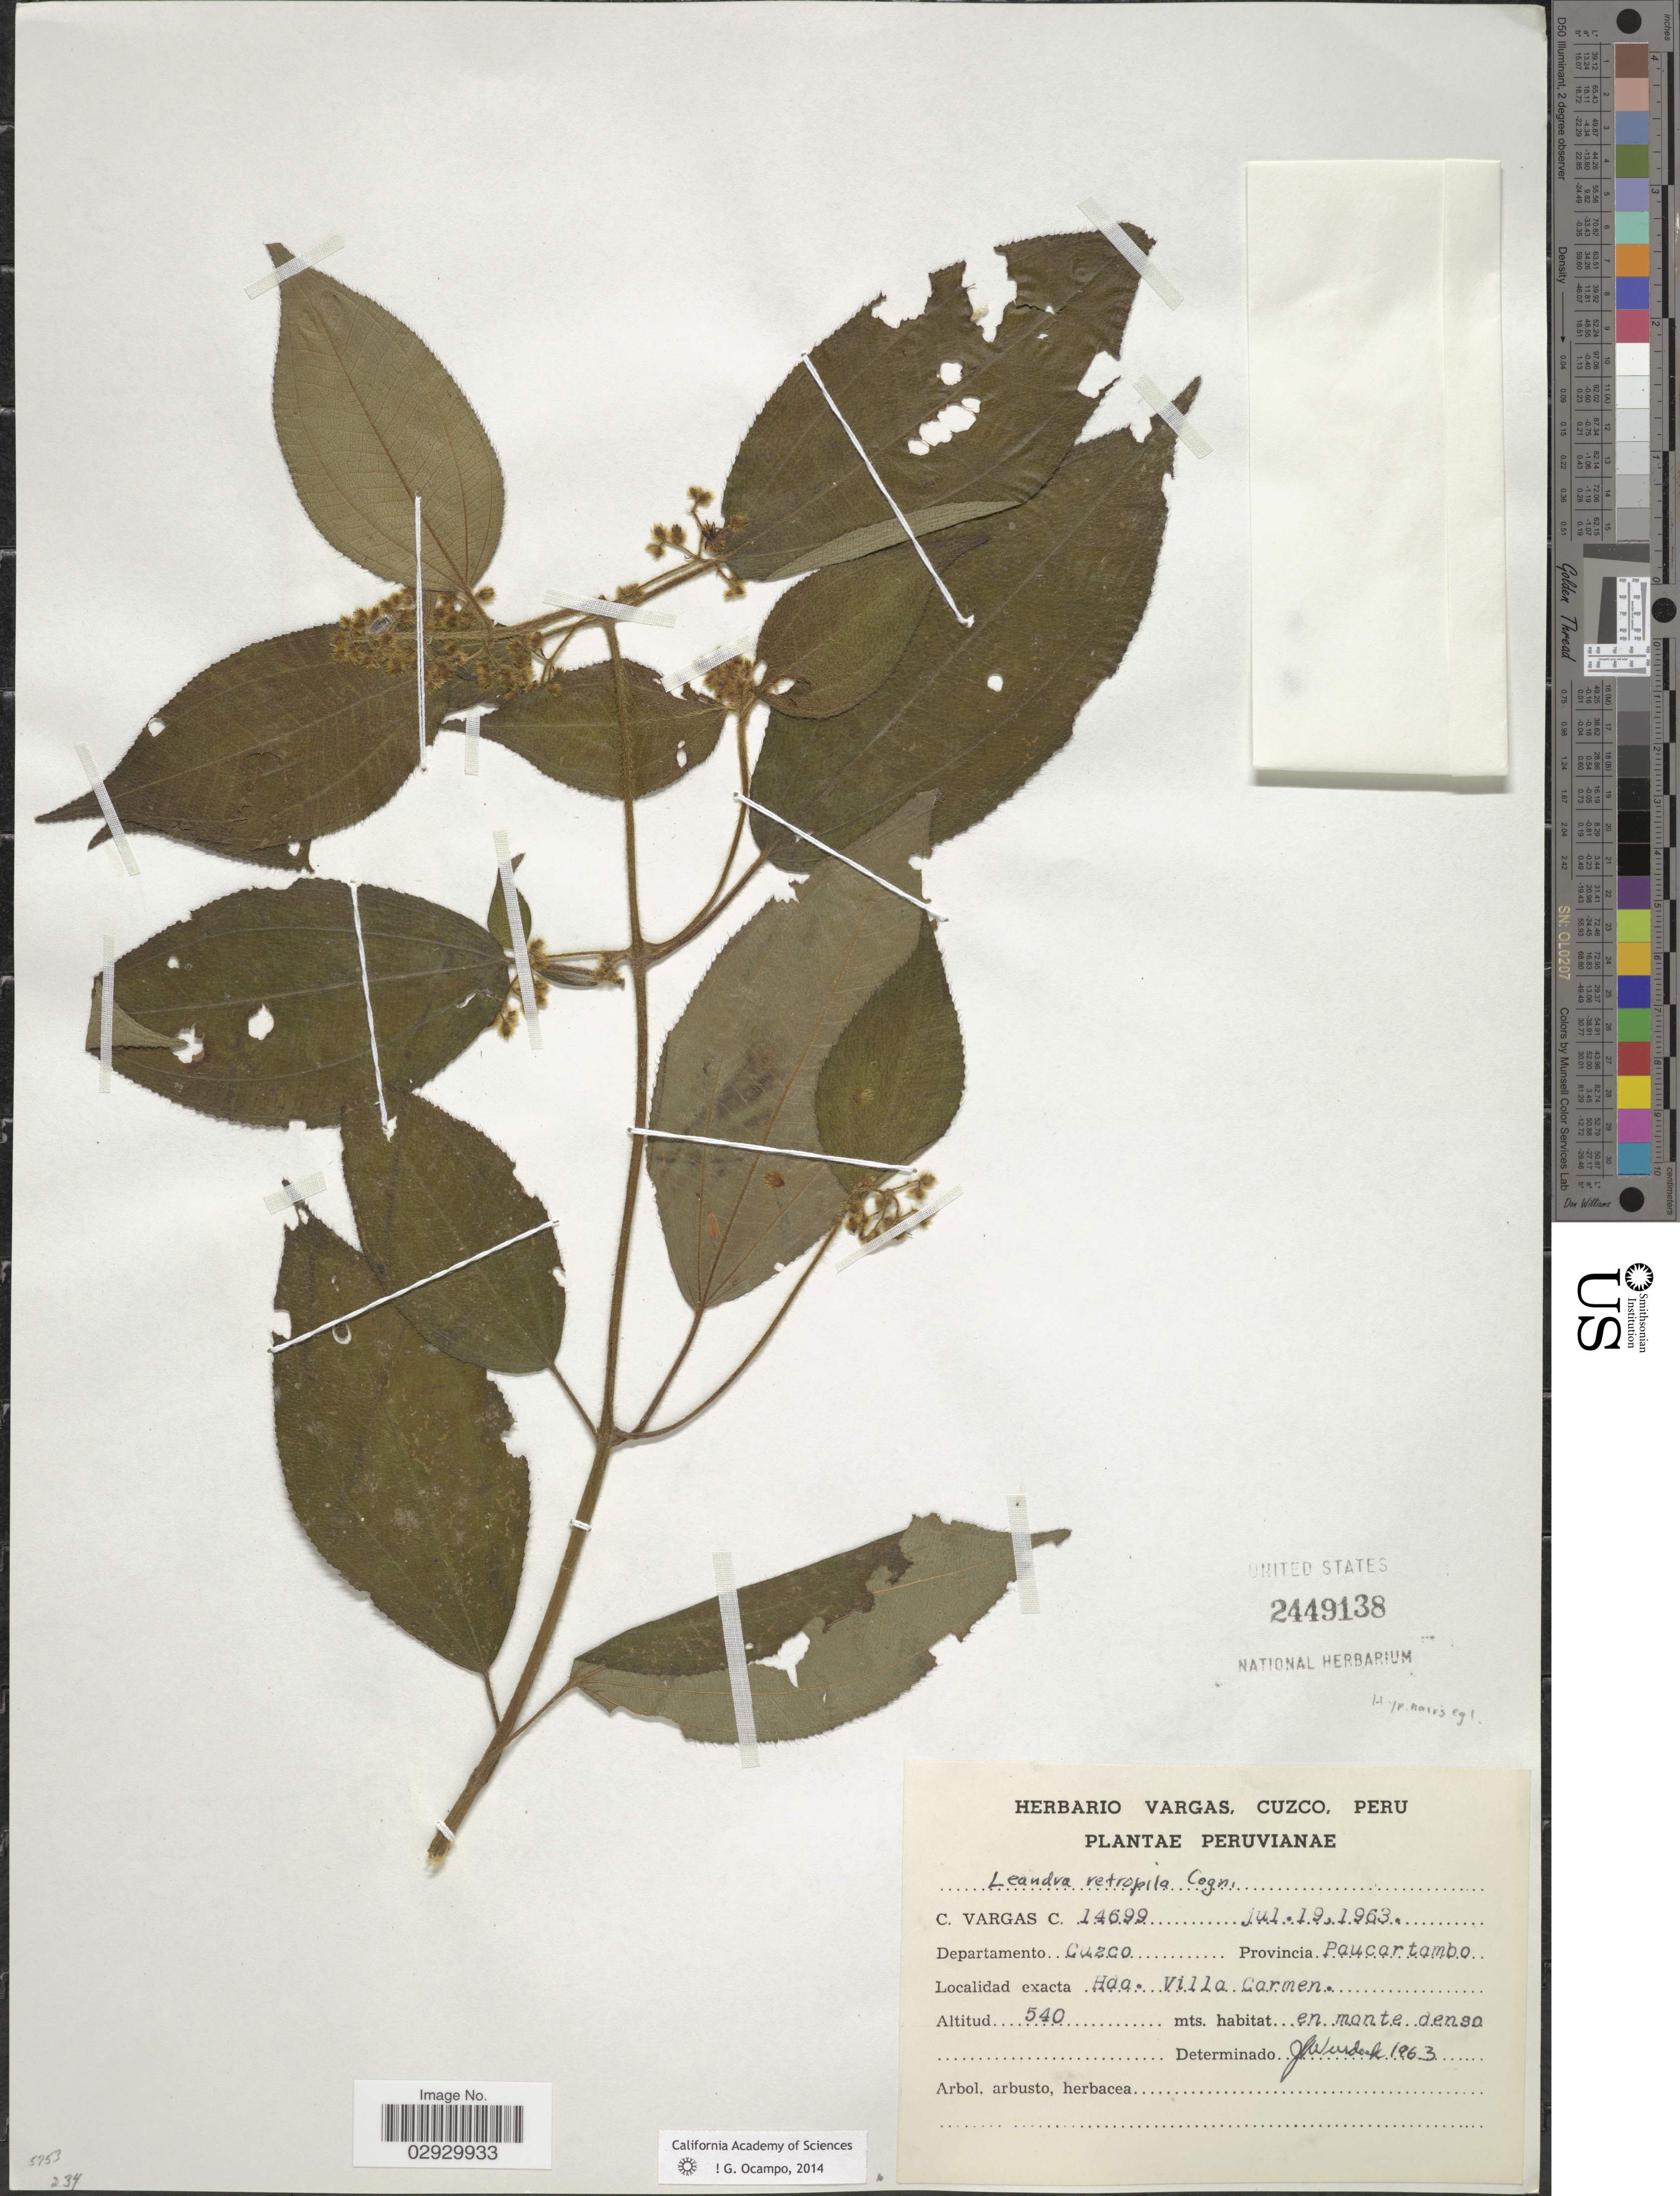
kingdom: Plantae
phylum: Tracheophyta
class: Magnoliopsida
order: Myrtales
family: Melastomataceae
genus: Leandra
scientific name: Leandra retropila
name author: Cogn.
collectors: C. Vargas Calderón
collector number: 14699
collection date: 1963-07-19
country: Peru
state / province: Cusco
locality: Departamento Cuzco, Provincia Paucartambo, Hda. Villa Carmen.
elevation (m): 540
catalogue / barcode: US 2449138